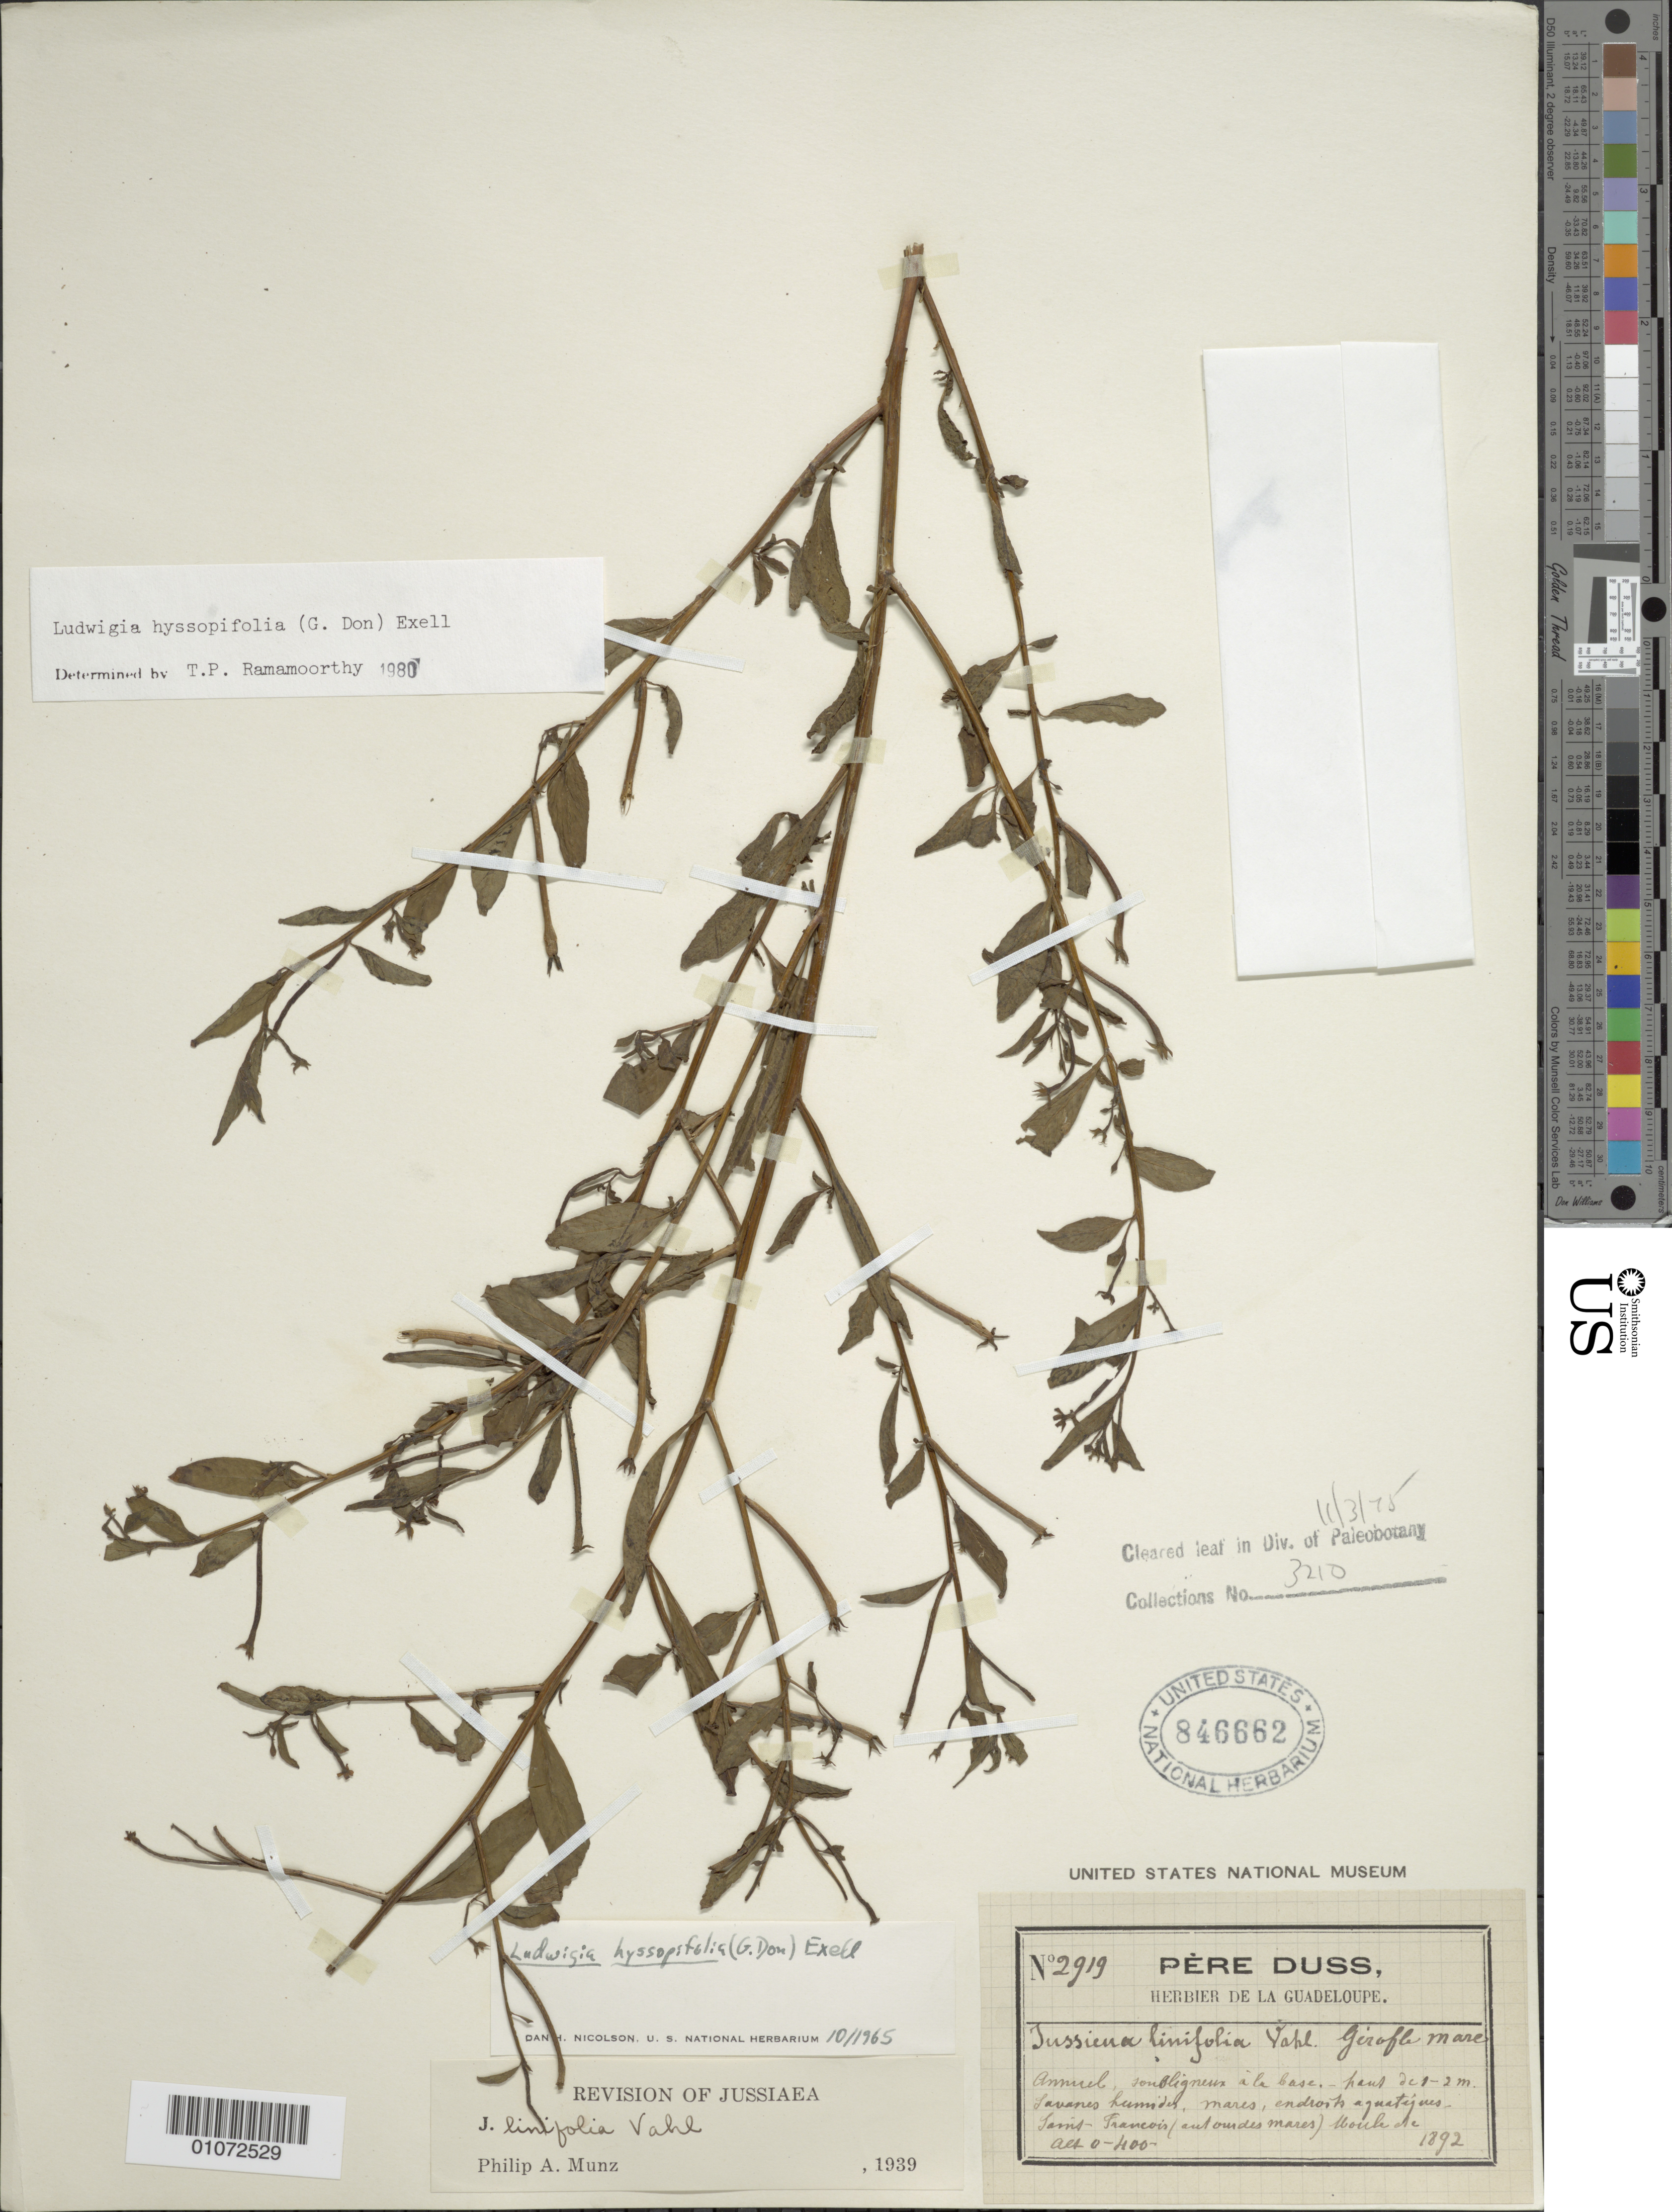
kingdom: Plantae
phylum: Tracheophyta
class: Magnoliopsida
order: Myrtales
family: Onagraceae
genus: Ludwigia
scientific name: Ludwigia hyssopifolia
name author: (G. Don) Exell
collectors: Père Duss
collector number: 2919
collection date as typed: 01 Jan 1892 to 31 Dec 1892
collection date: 1892-01-01/1892-12-31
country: Guadeloupe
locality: Lains-Francois? Wet plains, aquatic.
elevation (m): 0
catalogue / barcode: US 846662